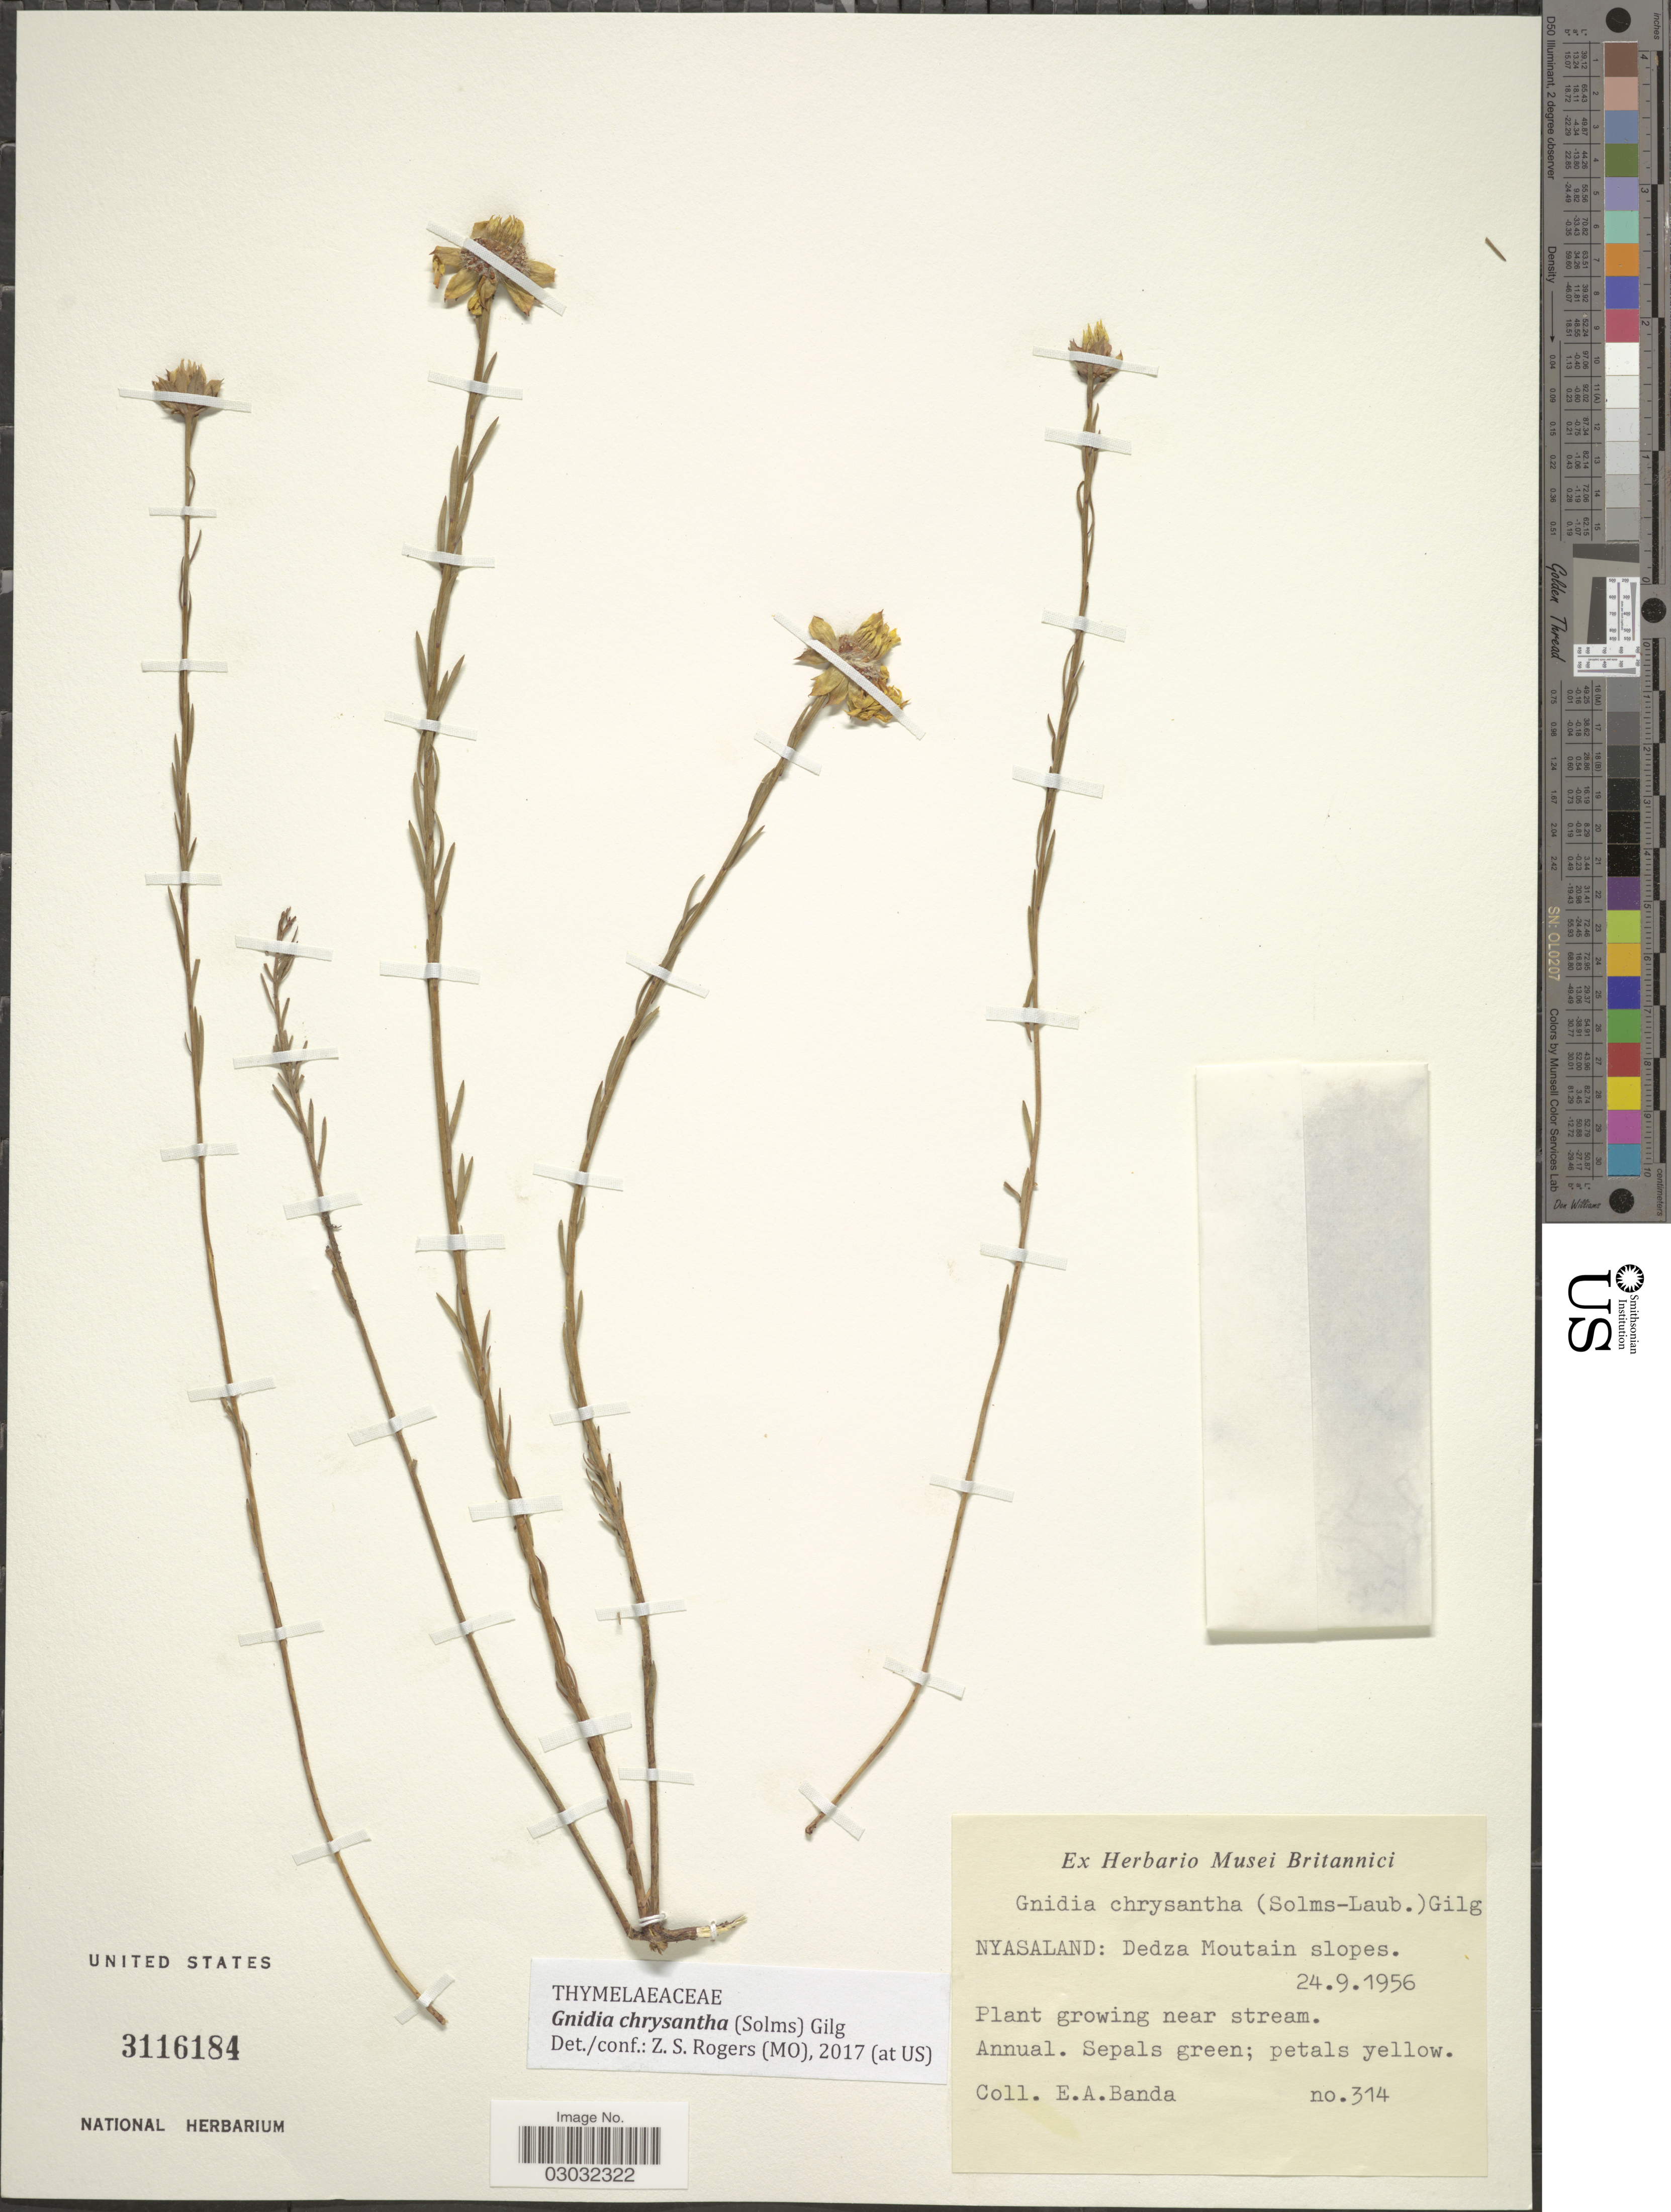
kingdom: Plantae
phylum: Tracheophyta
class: Magnoliopsida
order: Malvales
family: Thymelaeaceae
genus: Lasiosiphon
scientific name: Lasiosiphon chrysnathus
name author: (Solms ex Schweinf.) Olaniyan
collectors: E. Banda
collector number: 314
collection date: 1956-09-24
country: Malawi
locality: Nyasaland: Dedza Mountain slopes.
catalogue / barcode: US 3116184